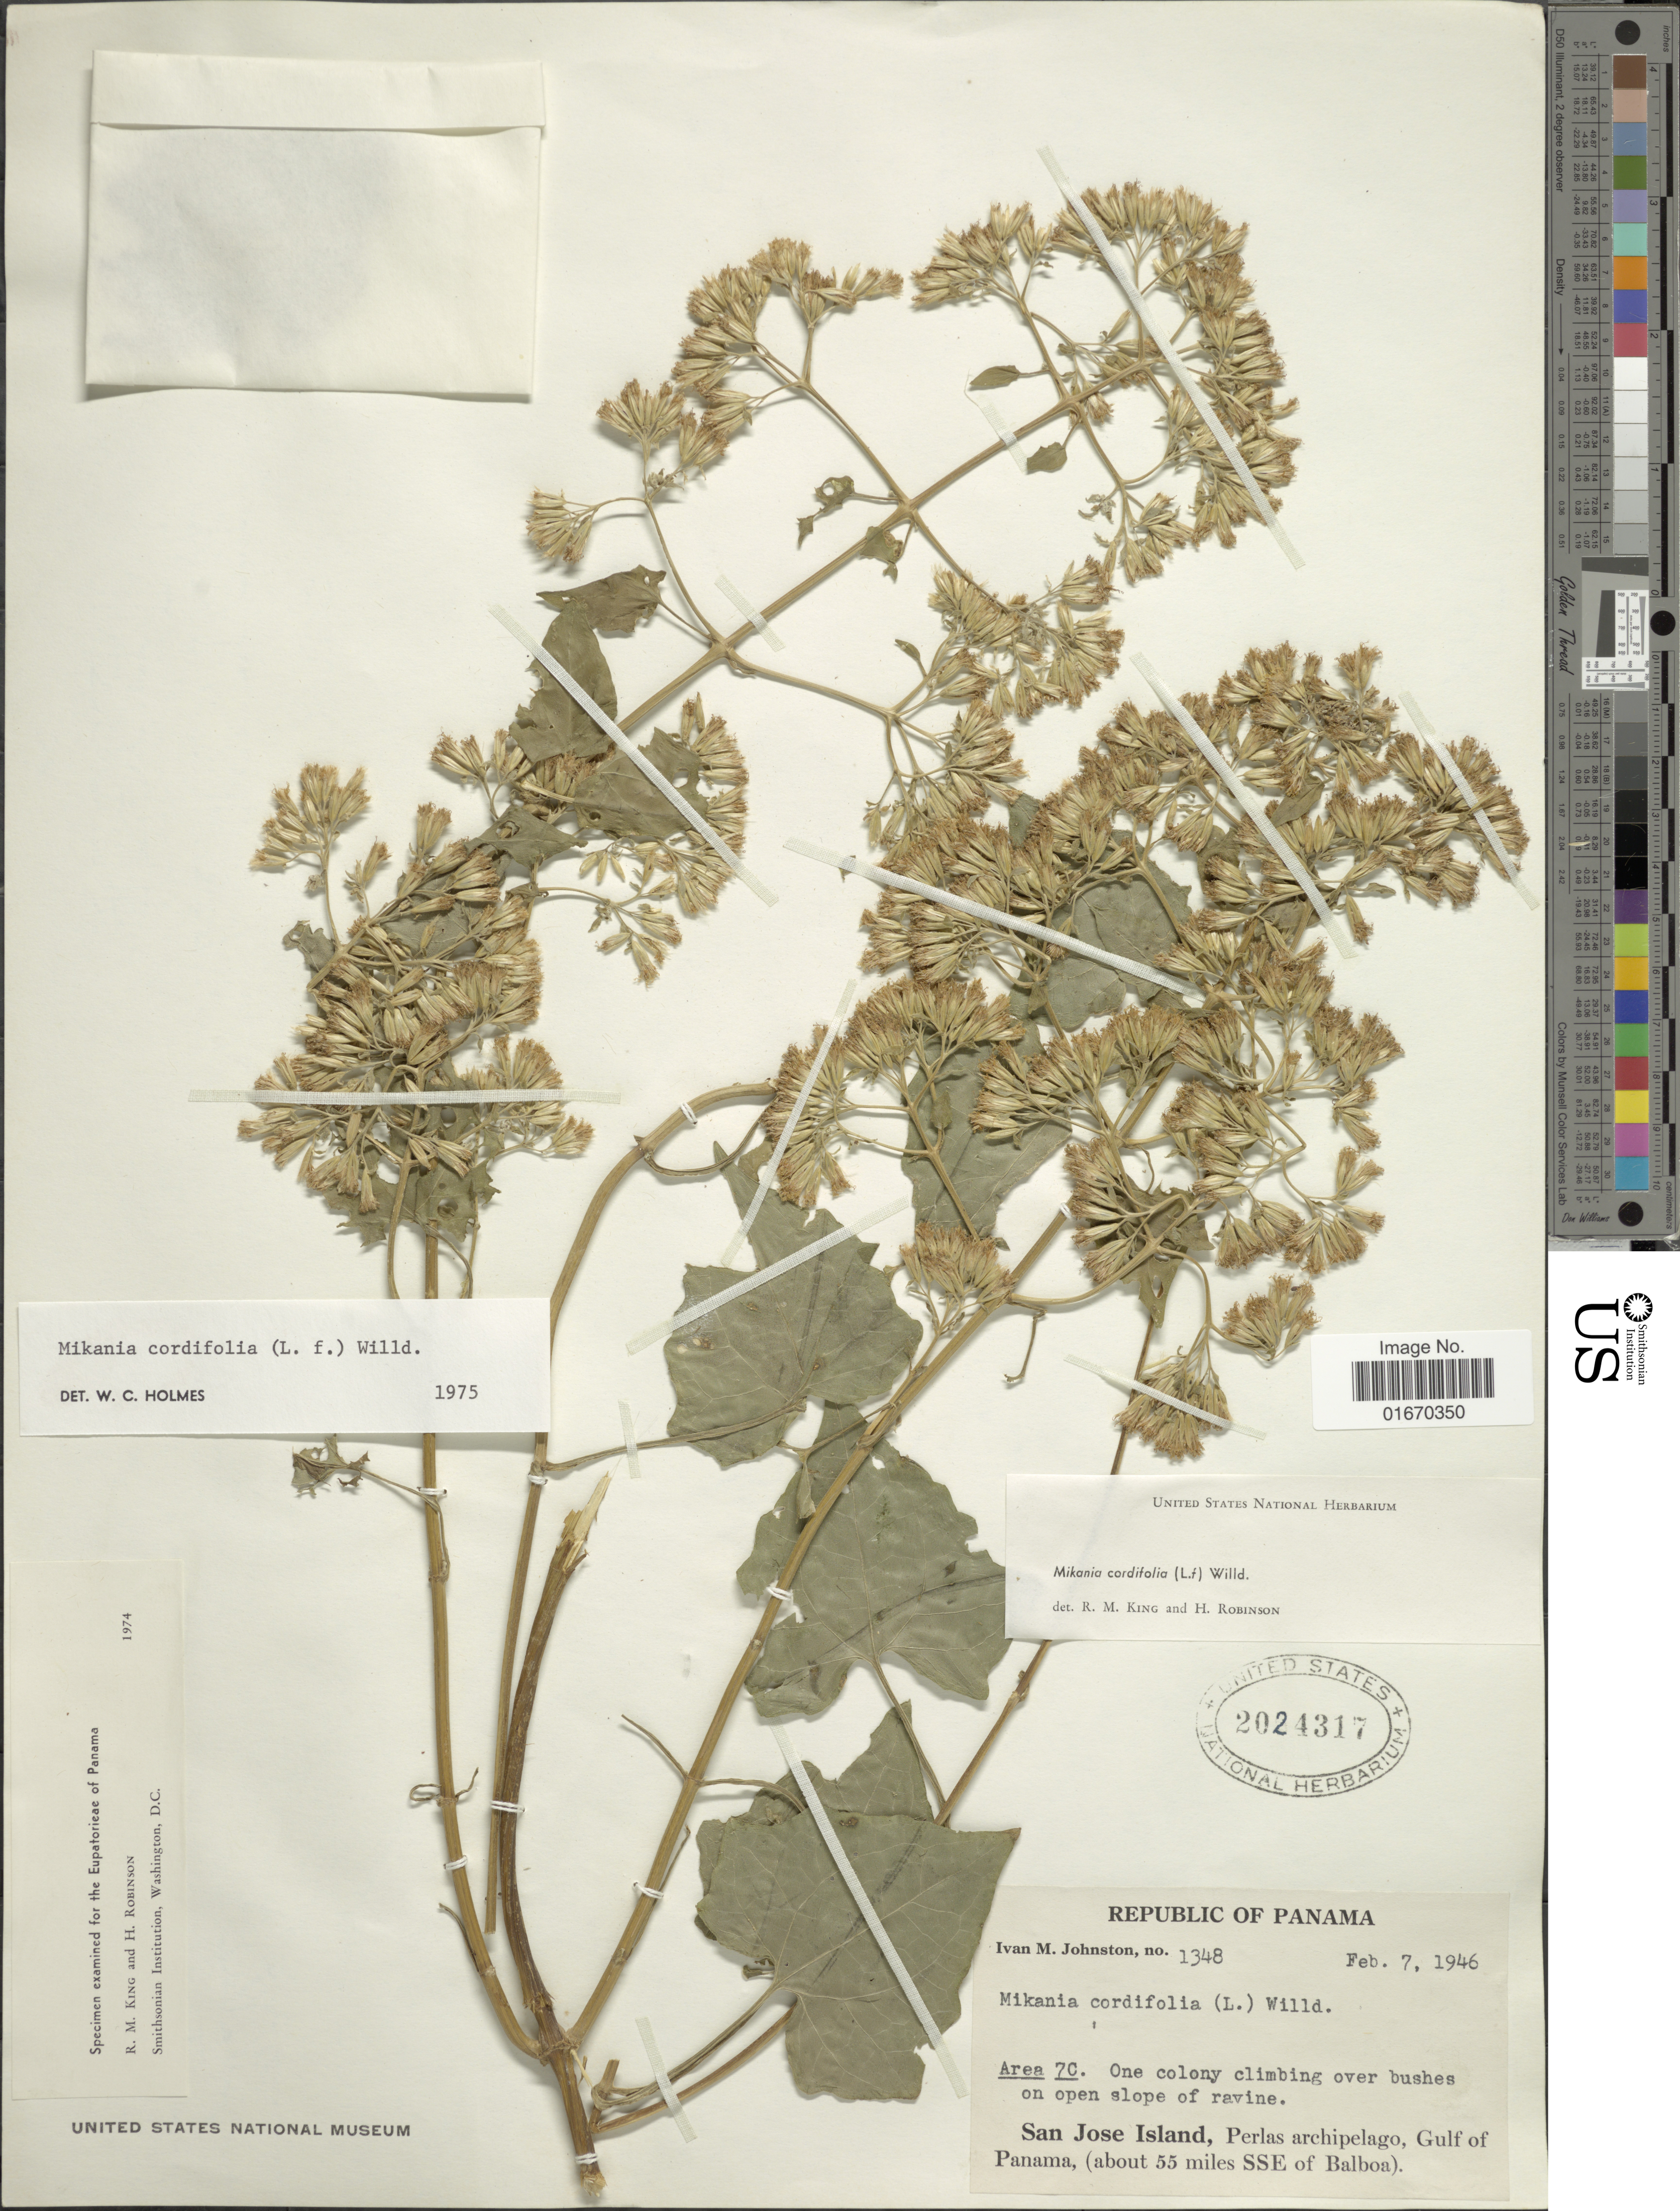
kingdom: Plantae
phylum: Tracheophyta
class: Magnoliopsida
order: Asterales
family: Asteraceae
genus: Mikania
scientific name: Mikania cordifolia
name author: Kunth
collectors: I.M. Johnston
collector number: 1348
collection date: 1946-02-07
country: Panama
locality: San Jose Island, Perlas archipelago, Gulf of Panama (about 55 miles SSE of Balboa)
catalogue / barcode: US 2024317